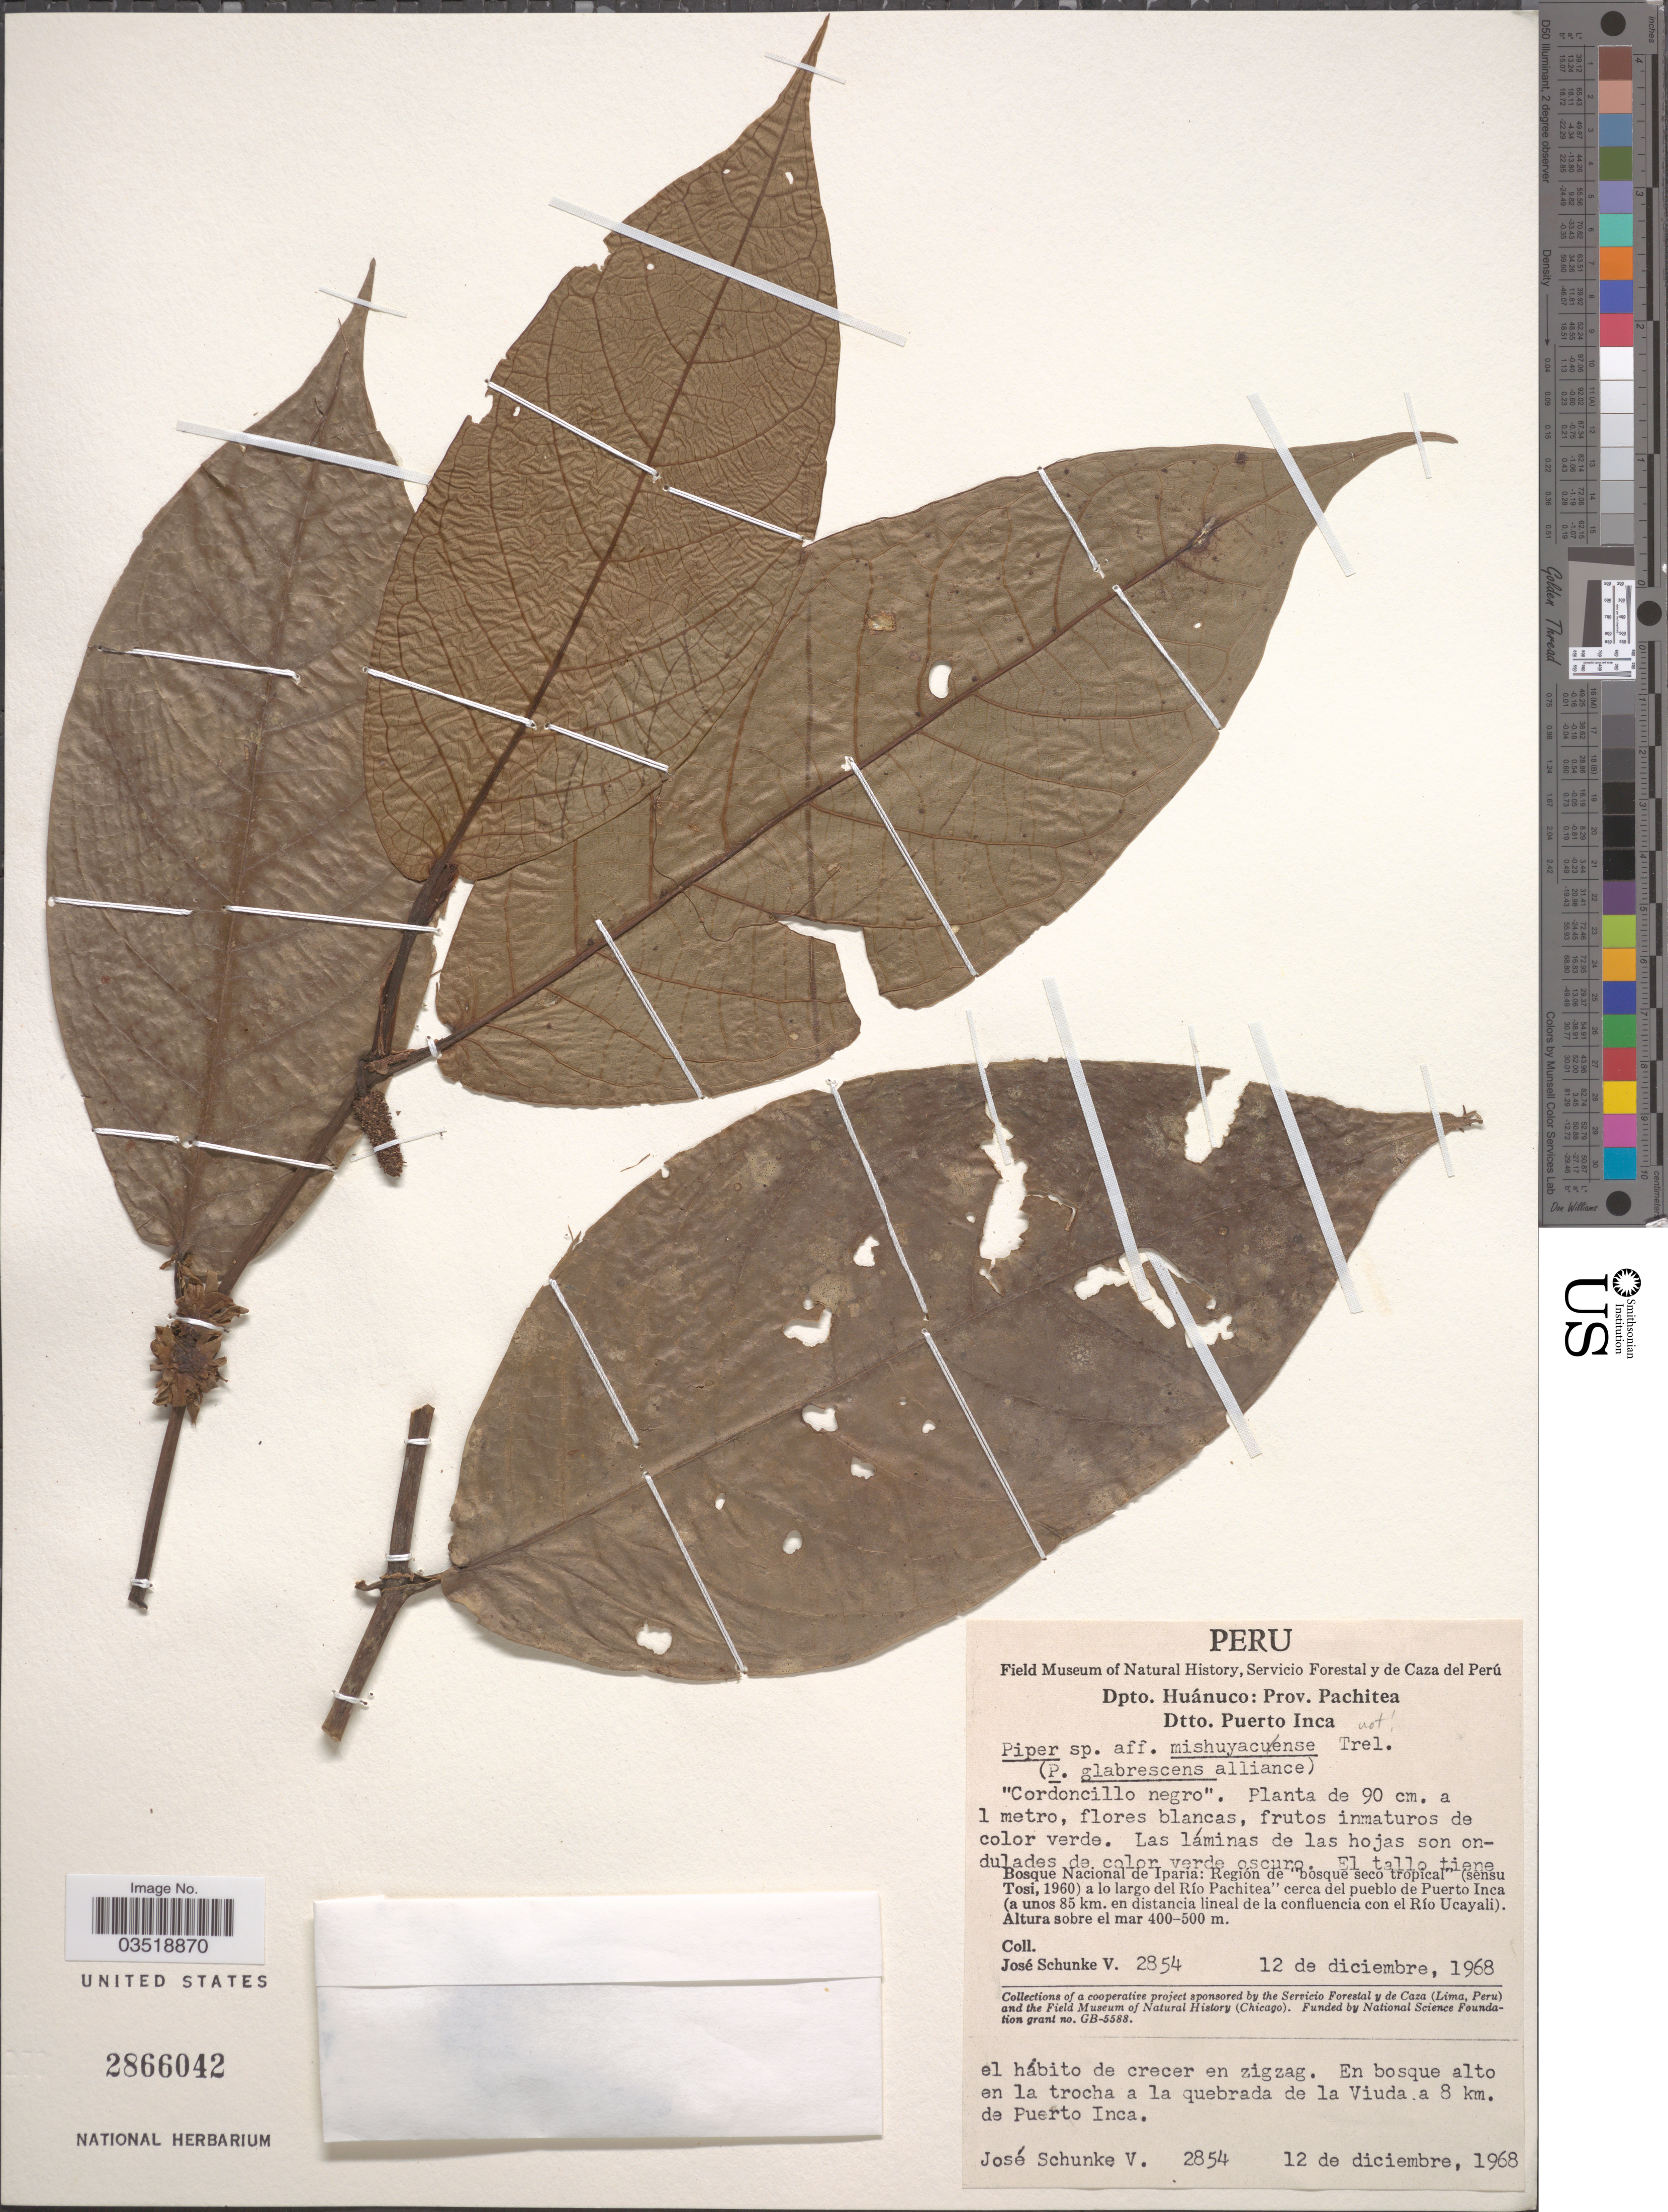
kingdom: Plantae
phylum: Tracheophyta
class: Magnoliopsida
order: Piperales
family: Piperaceae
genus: Piper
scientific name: Piper sp.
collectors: J. Schunke Vigo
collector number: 2854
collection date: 1968-12-12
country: Peru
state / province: Huánuco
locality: Dpto. Huánuco: Prov. Pachitea. Dtto. Puerto Inca. En bosque alto en la trocha a la quebrada de la Viuda a 8 km. de Puerto Inca. Bosque Nacional de Iparia: Región de "bosque seco tropical'(sensu Tosi, 1960) a lo largo del Río Pachitea" cerca del pueblo de Puerto Inca (a unos 85 km. en distancia lineal de la confluencia con el Río Ucayali).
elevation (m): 400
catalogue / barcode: US 2866042